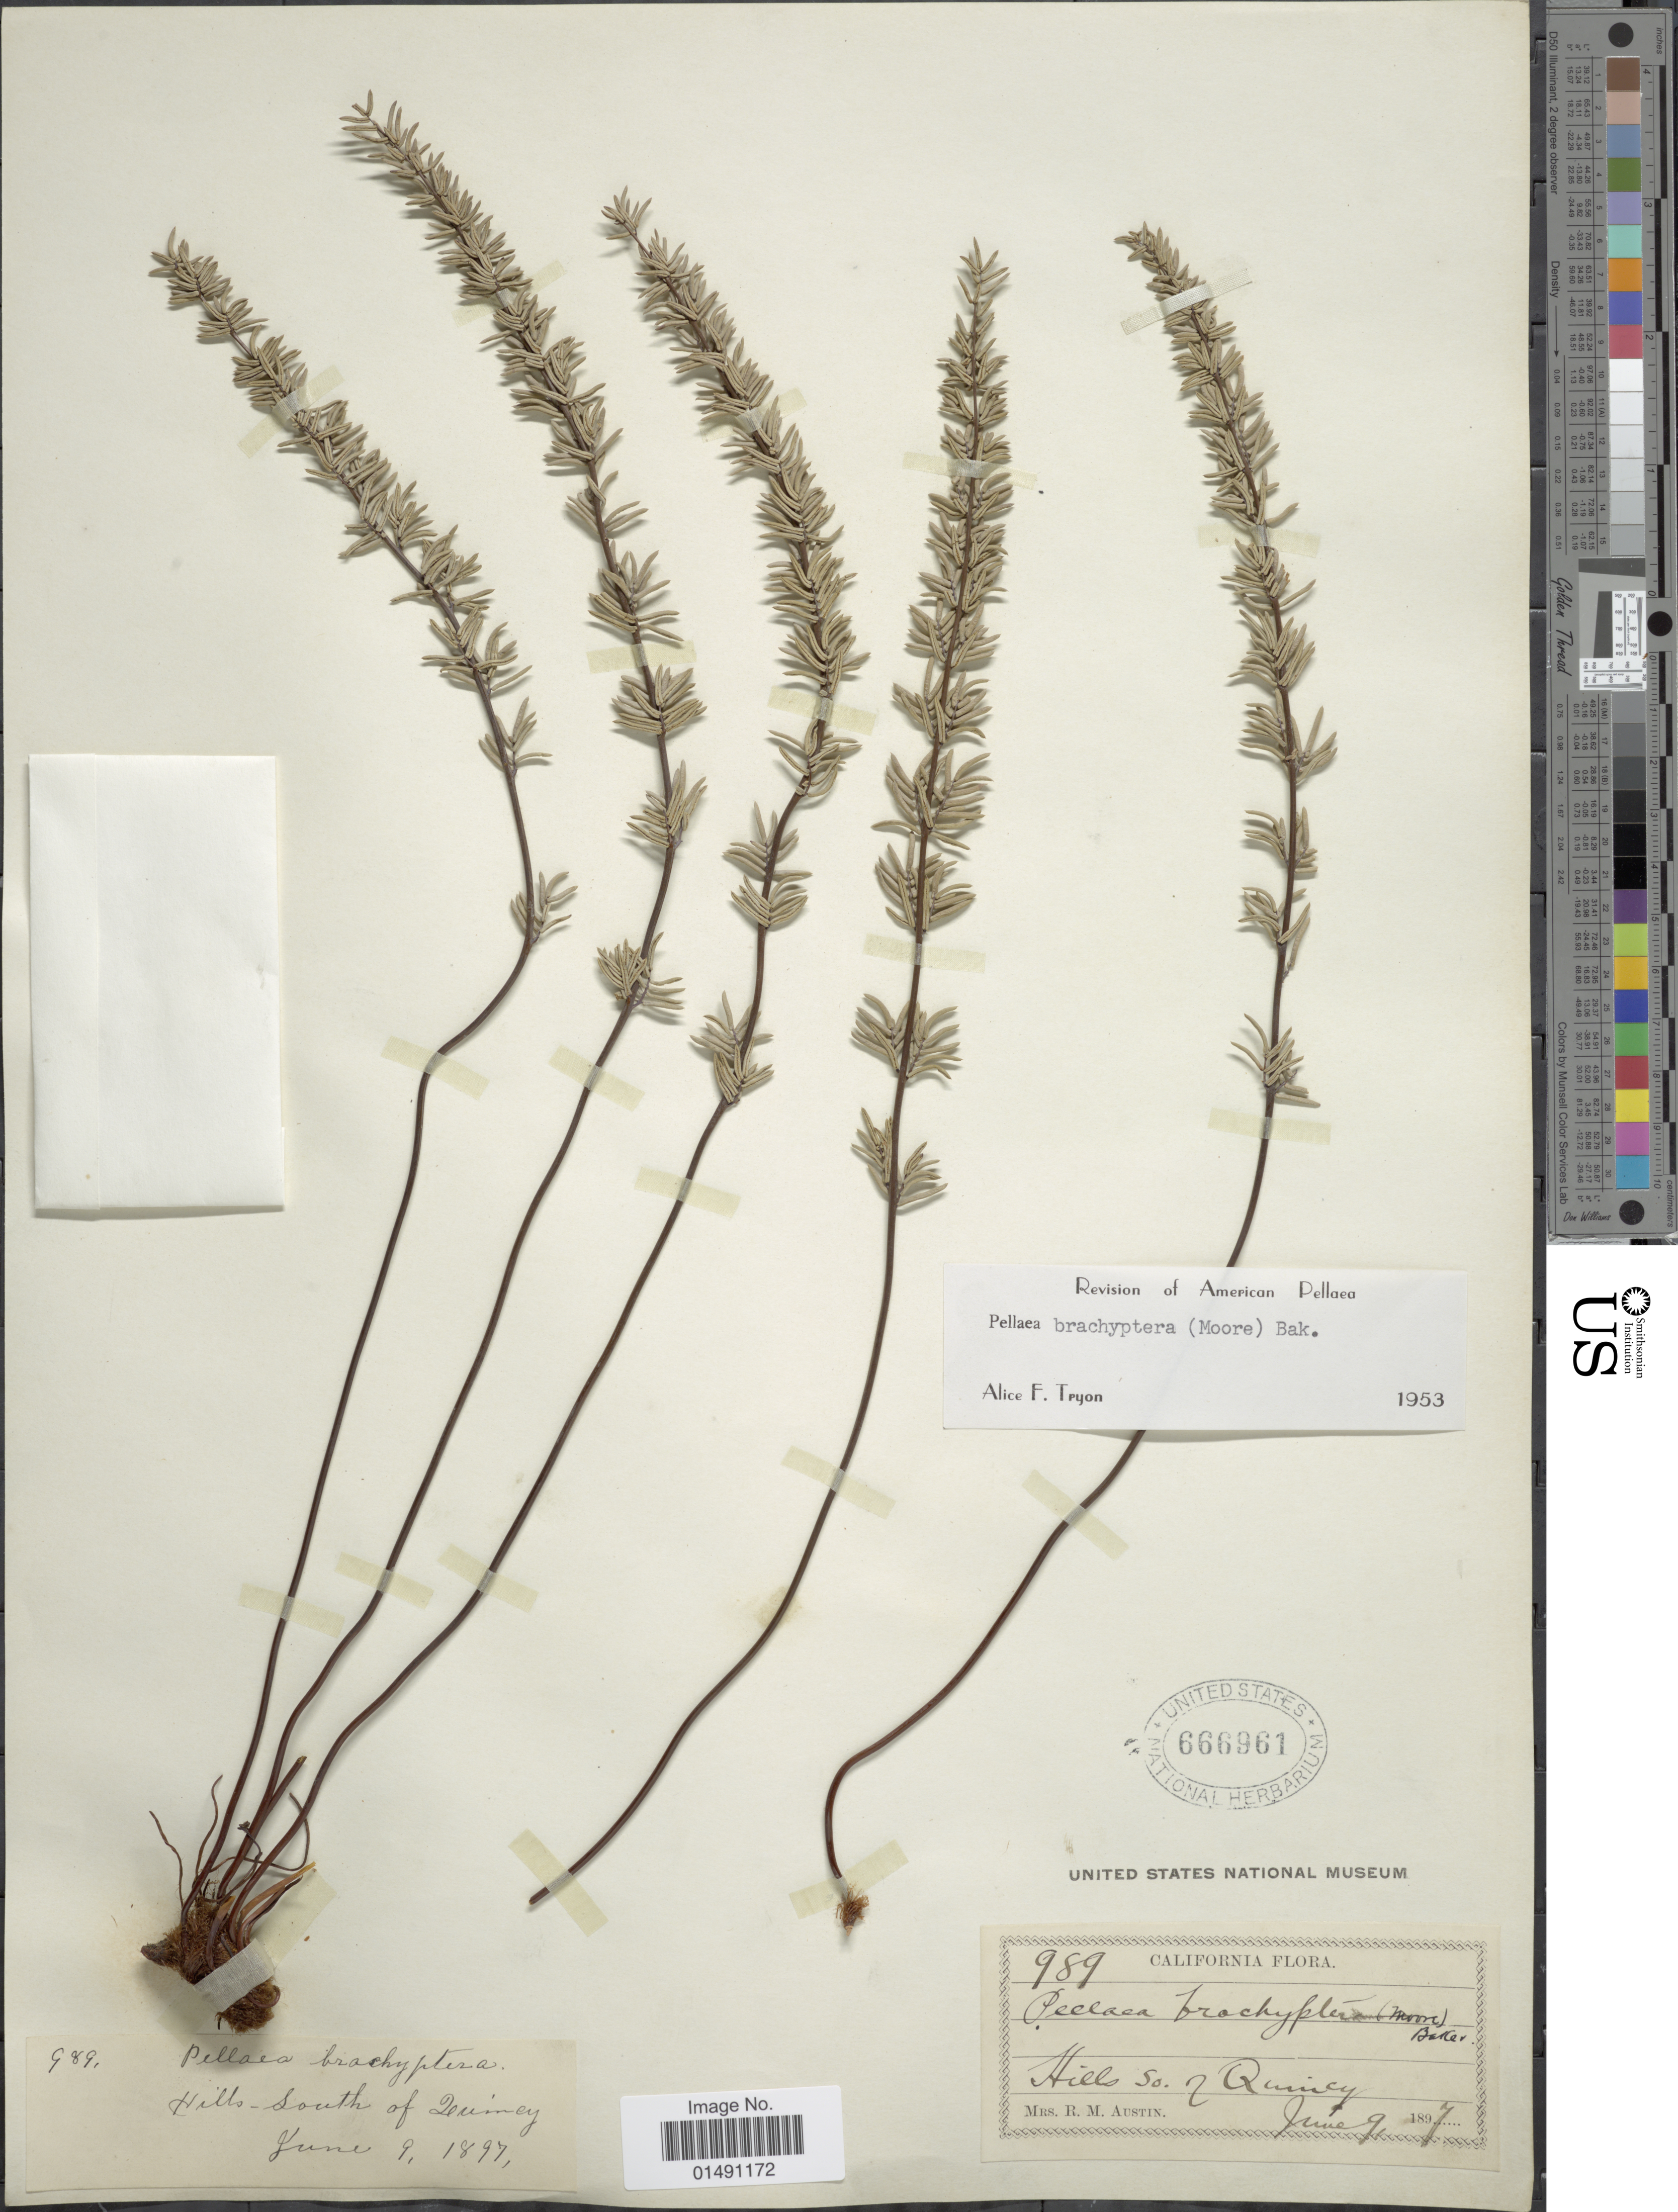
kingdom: Plantae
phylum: Tracheophyta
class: Polypodiopsida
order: Polypodiales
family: Pteridaceae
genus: Pellaea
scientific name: Pellaea brachyptera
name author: (T. Moore) Baker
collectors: R. Austin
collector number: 989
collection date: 1897-06-09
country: United States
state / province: California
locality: Hills-south of Quincy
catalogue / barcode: US 666961